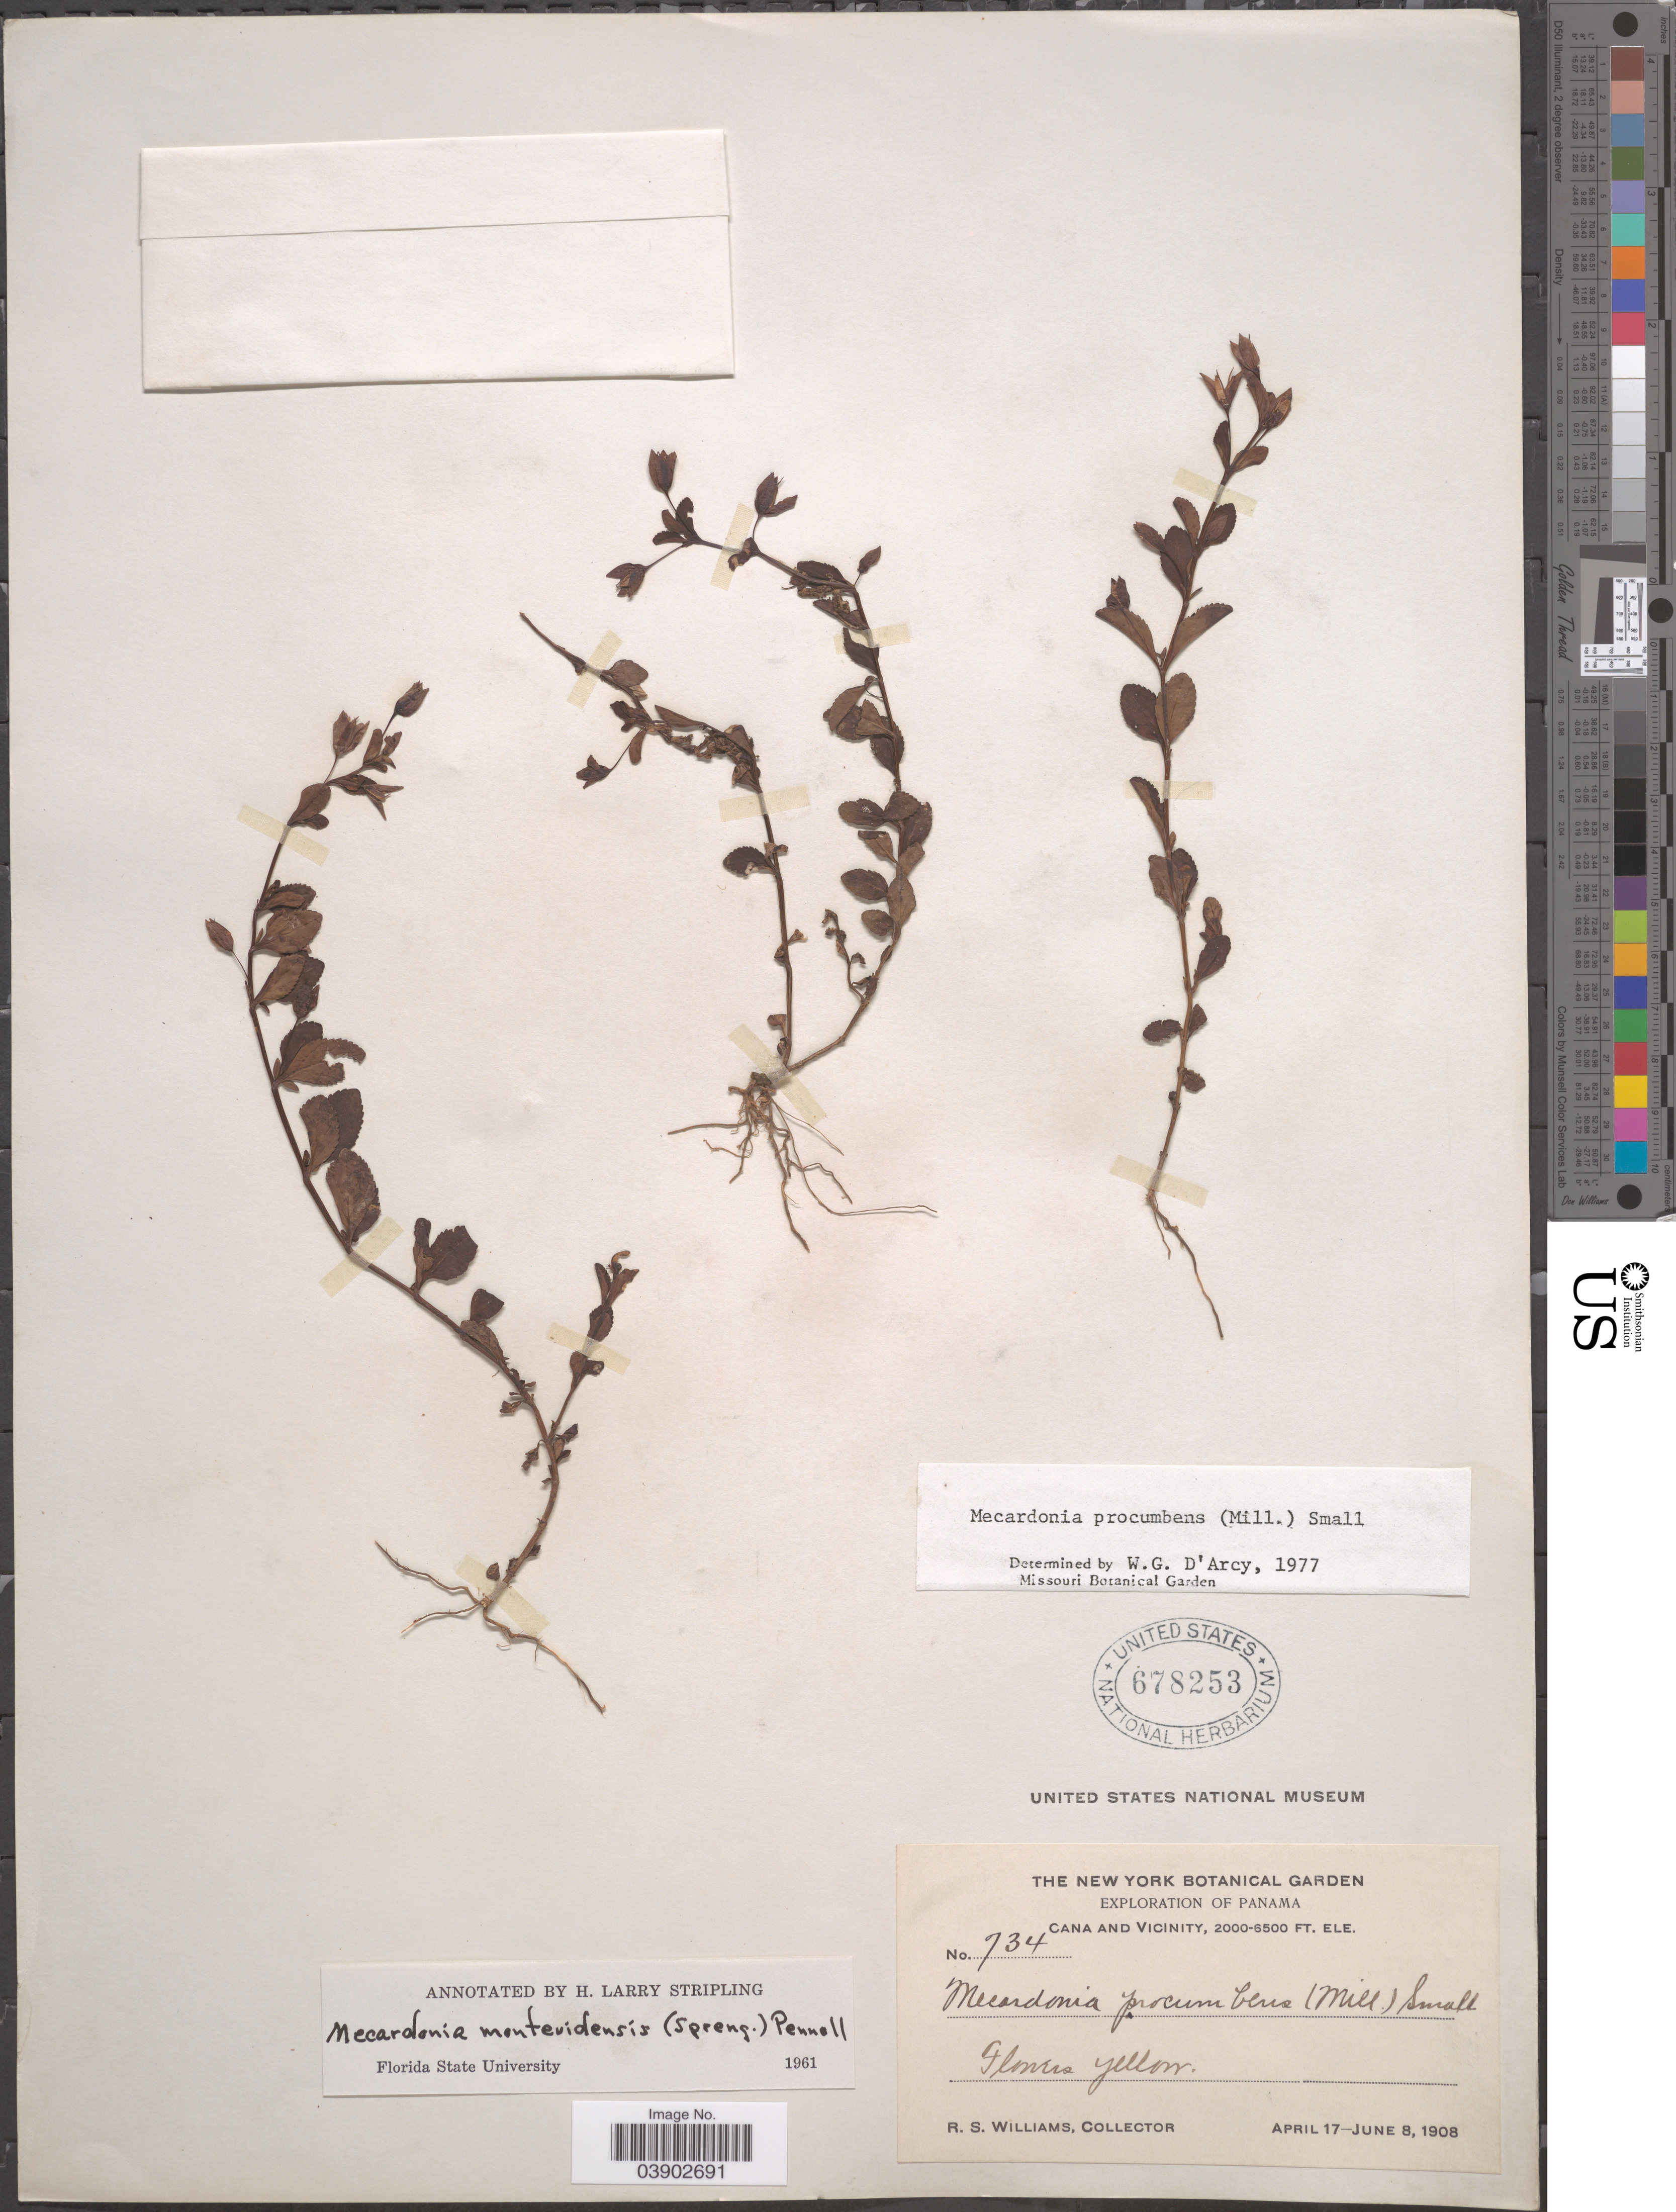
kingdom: Plantae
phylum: Tracheophyta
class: Magnoliopsida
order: Lamiales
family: Plantaginaceae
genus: Mecardonia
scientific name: Mecardonia procumbens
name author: (Mill.) Small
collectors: R. S. Williams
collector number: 734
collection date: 1908-04-17/1908-06-08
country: Panama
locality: Cana and vicinity.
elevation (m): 610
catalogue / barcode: US 678253